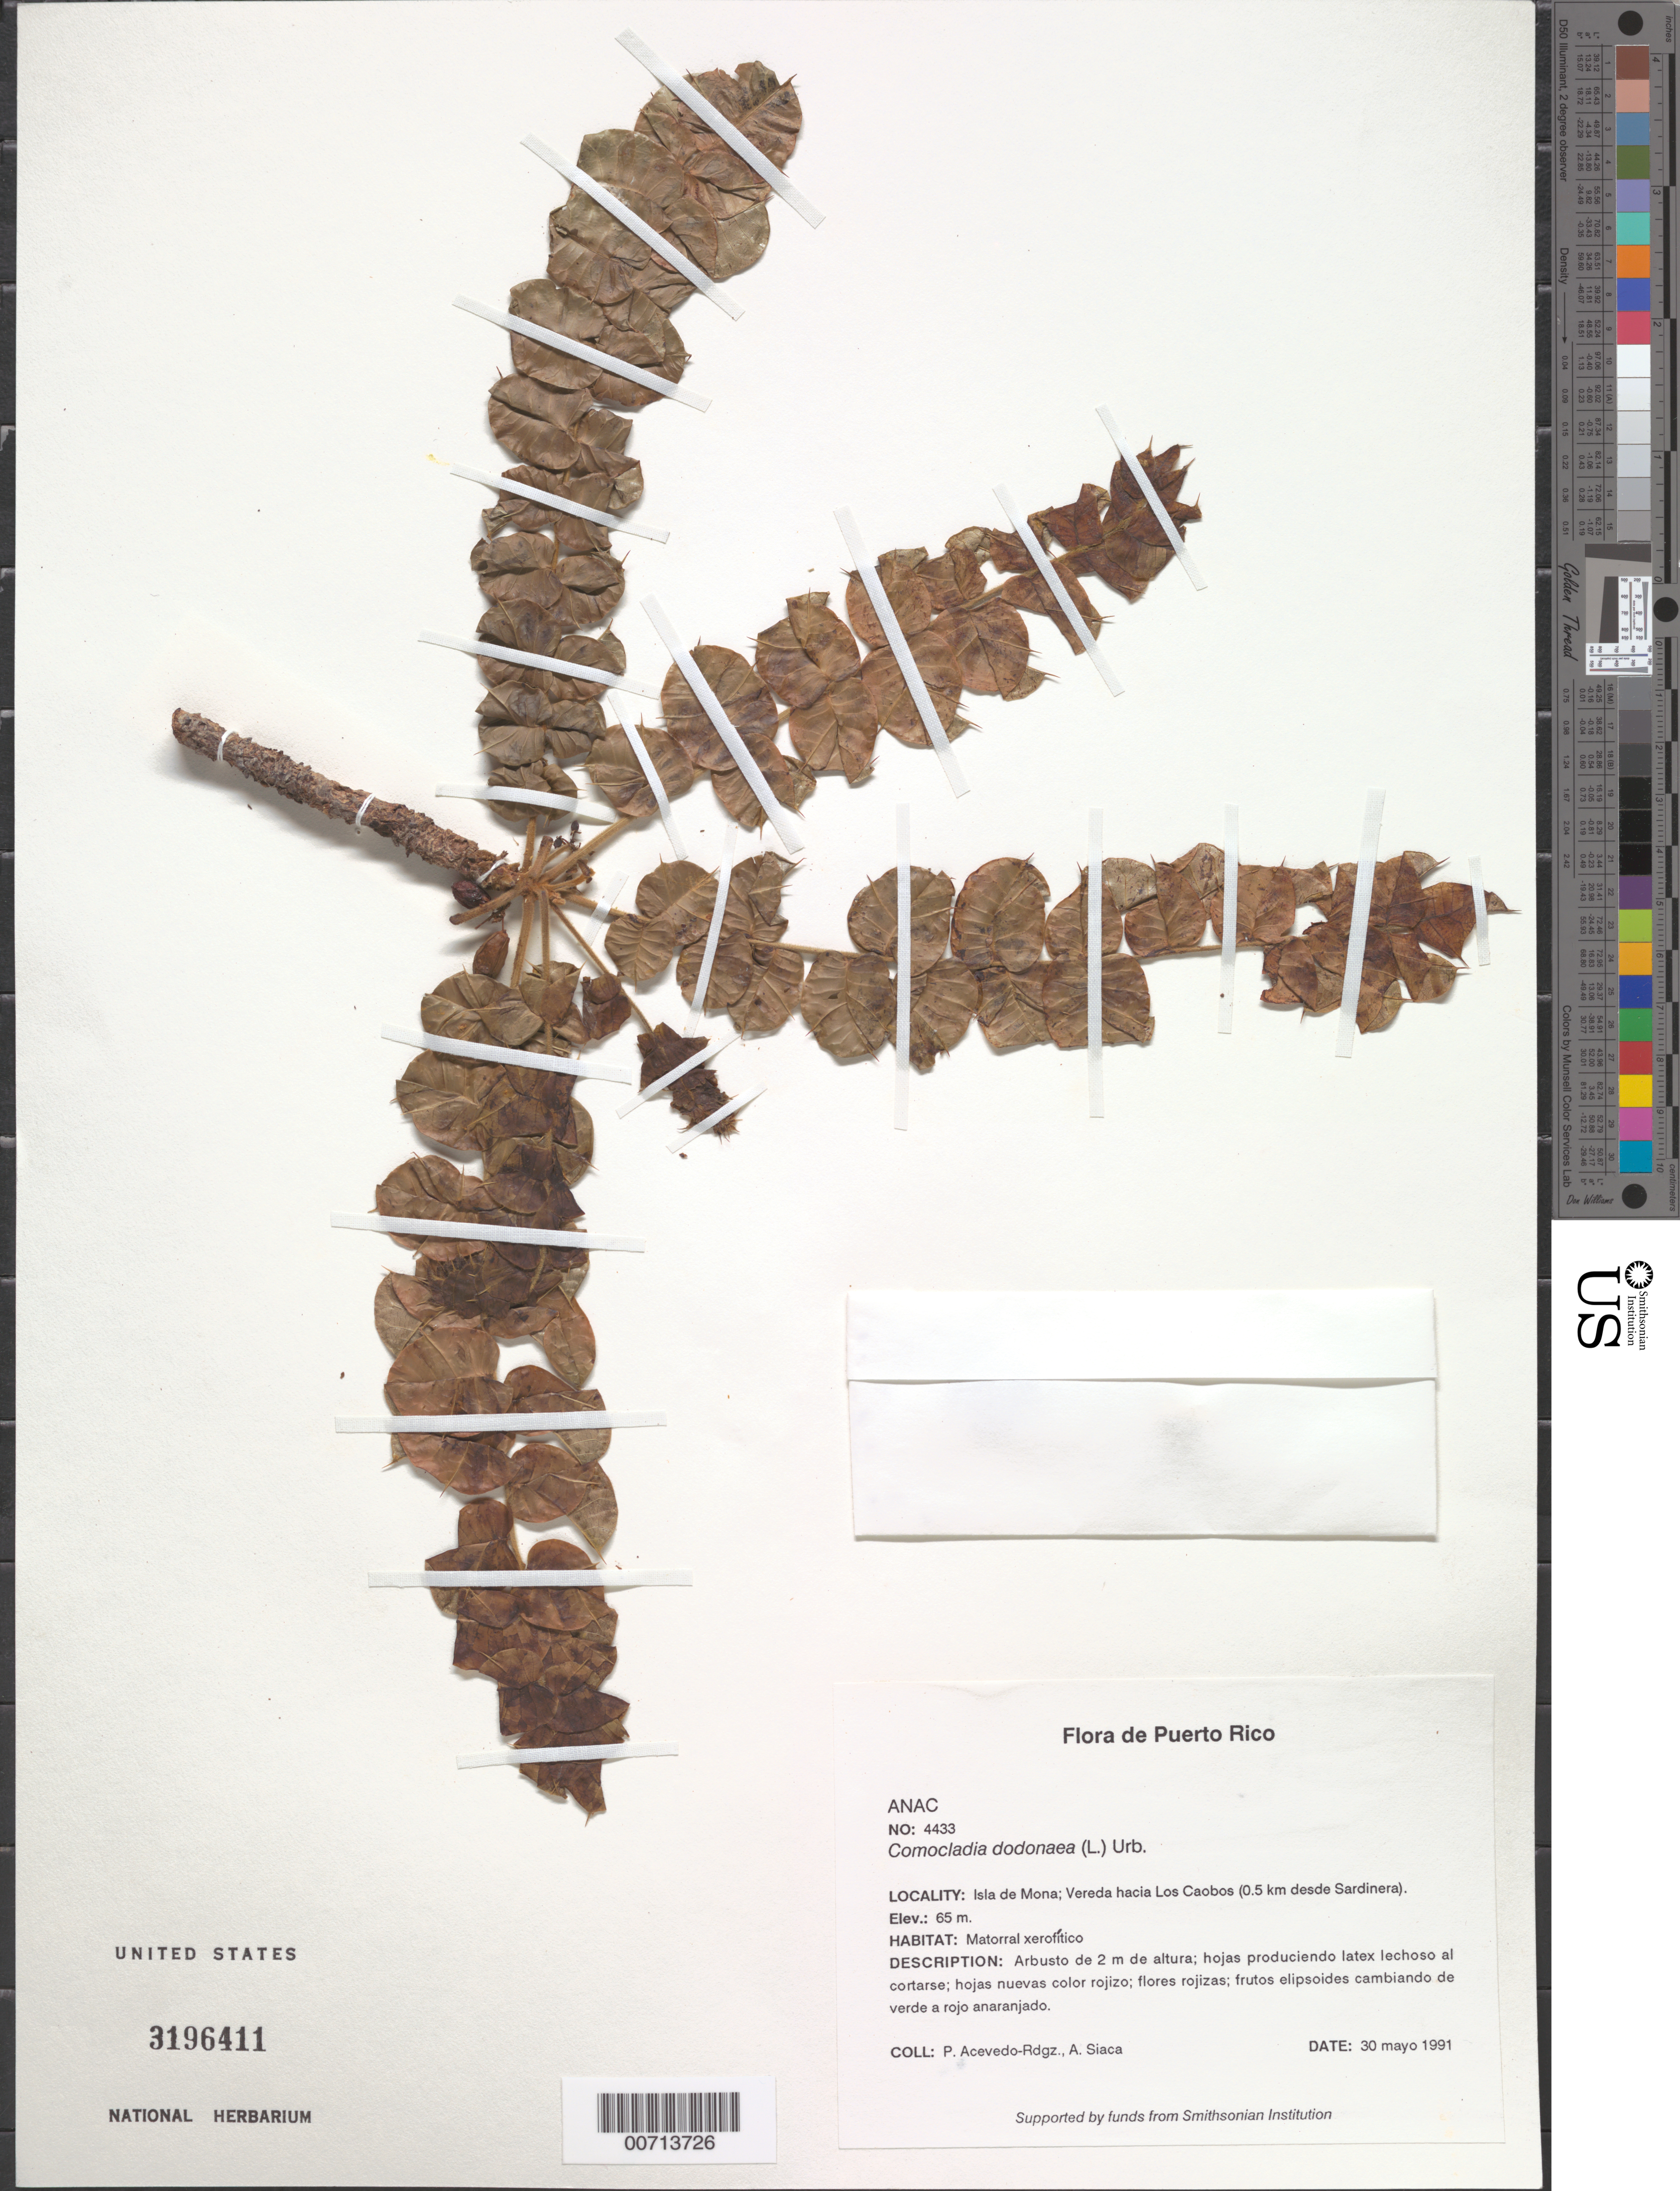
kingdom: Plantae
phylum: Tracheophyta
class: Magnoliopsida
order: Sapindales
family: Anacardiaceae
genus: Comocladia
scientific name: Comocladia dodonaea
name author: (L.) Urb.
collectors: P. Acevedo-Rodr. & A. Siaca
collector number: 4433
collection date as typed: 30 May 1991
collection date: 1991-05-30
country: Puerto Rico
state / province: Mayaguëz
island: Mona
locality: Isla de Mona; Vereda hacia Los Caobos (0.5 km desde Sardinera).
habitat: Matorral xerofitico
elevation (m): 65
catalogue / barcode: US 3196411